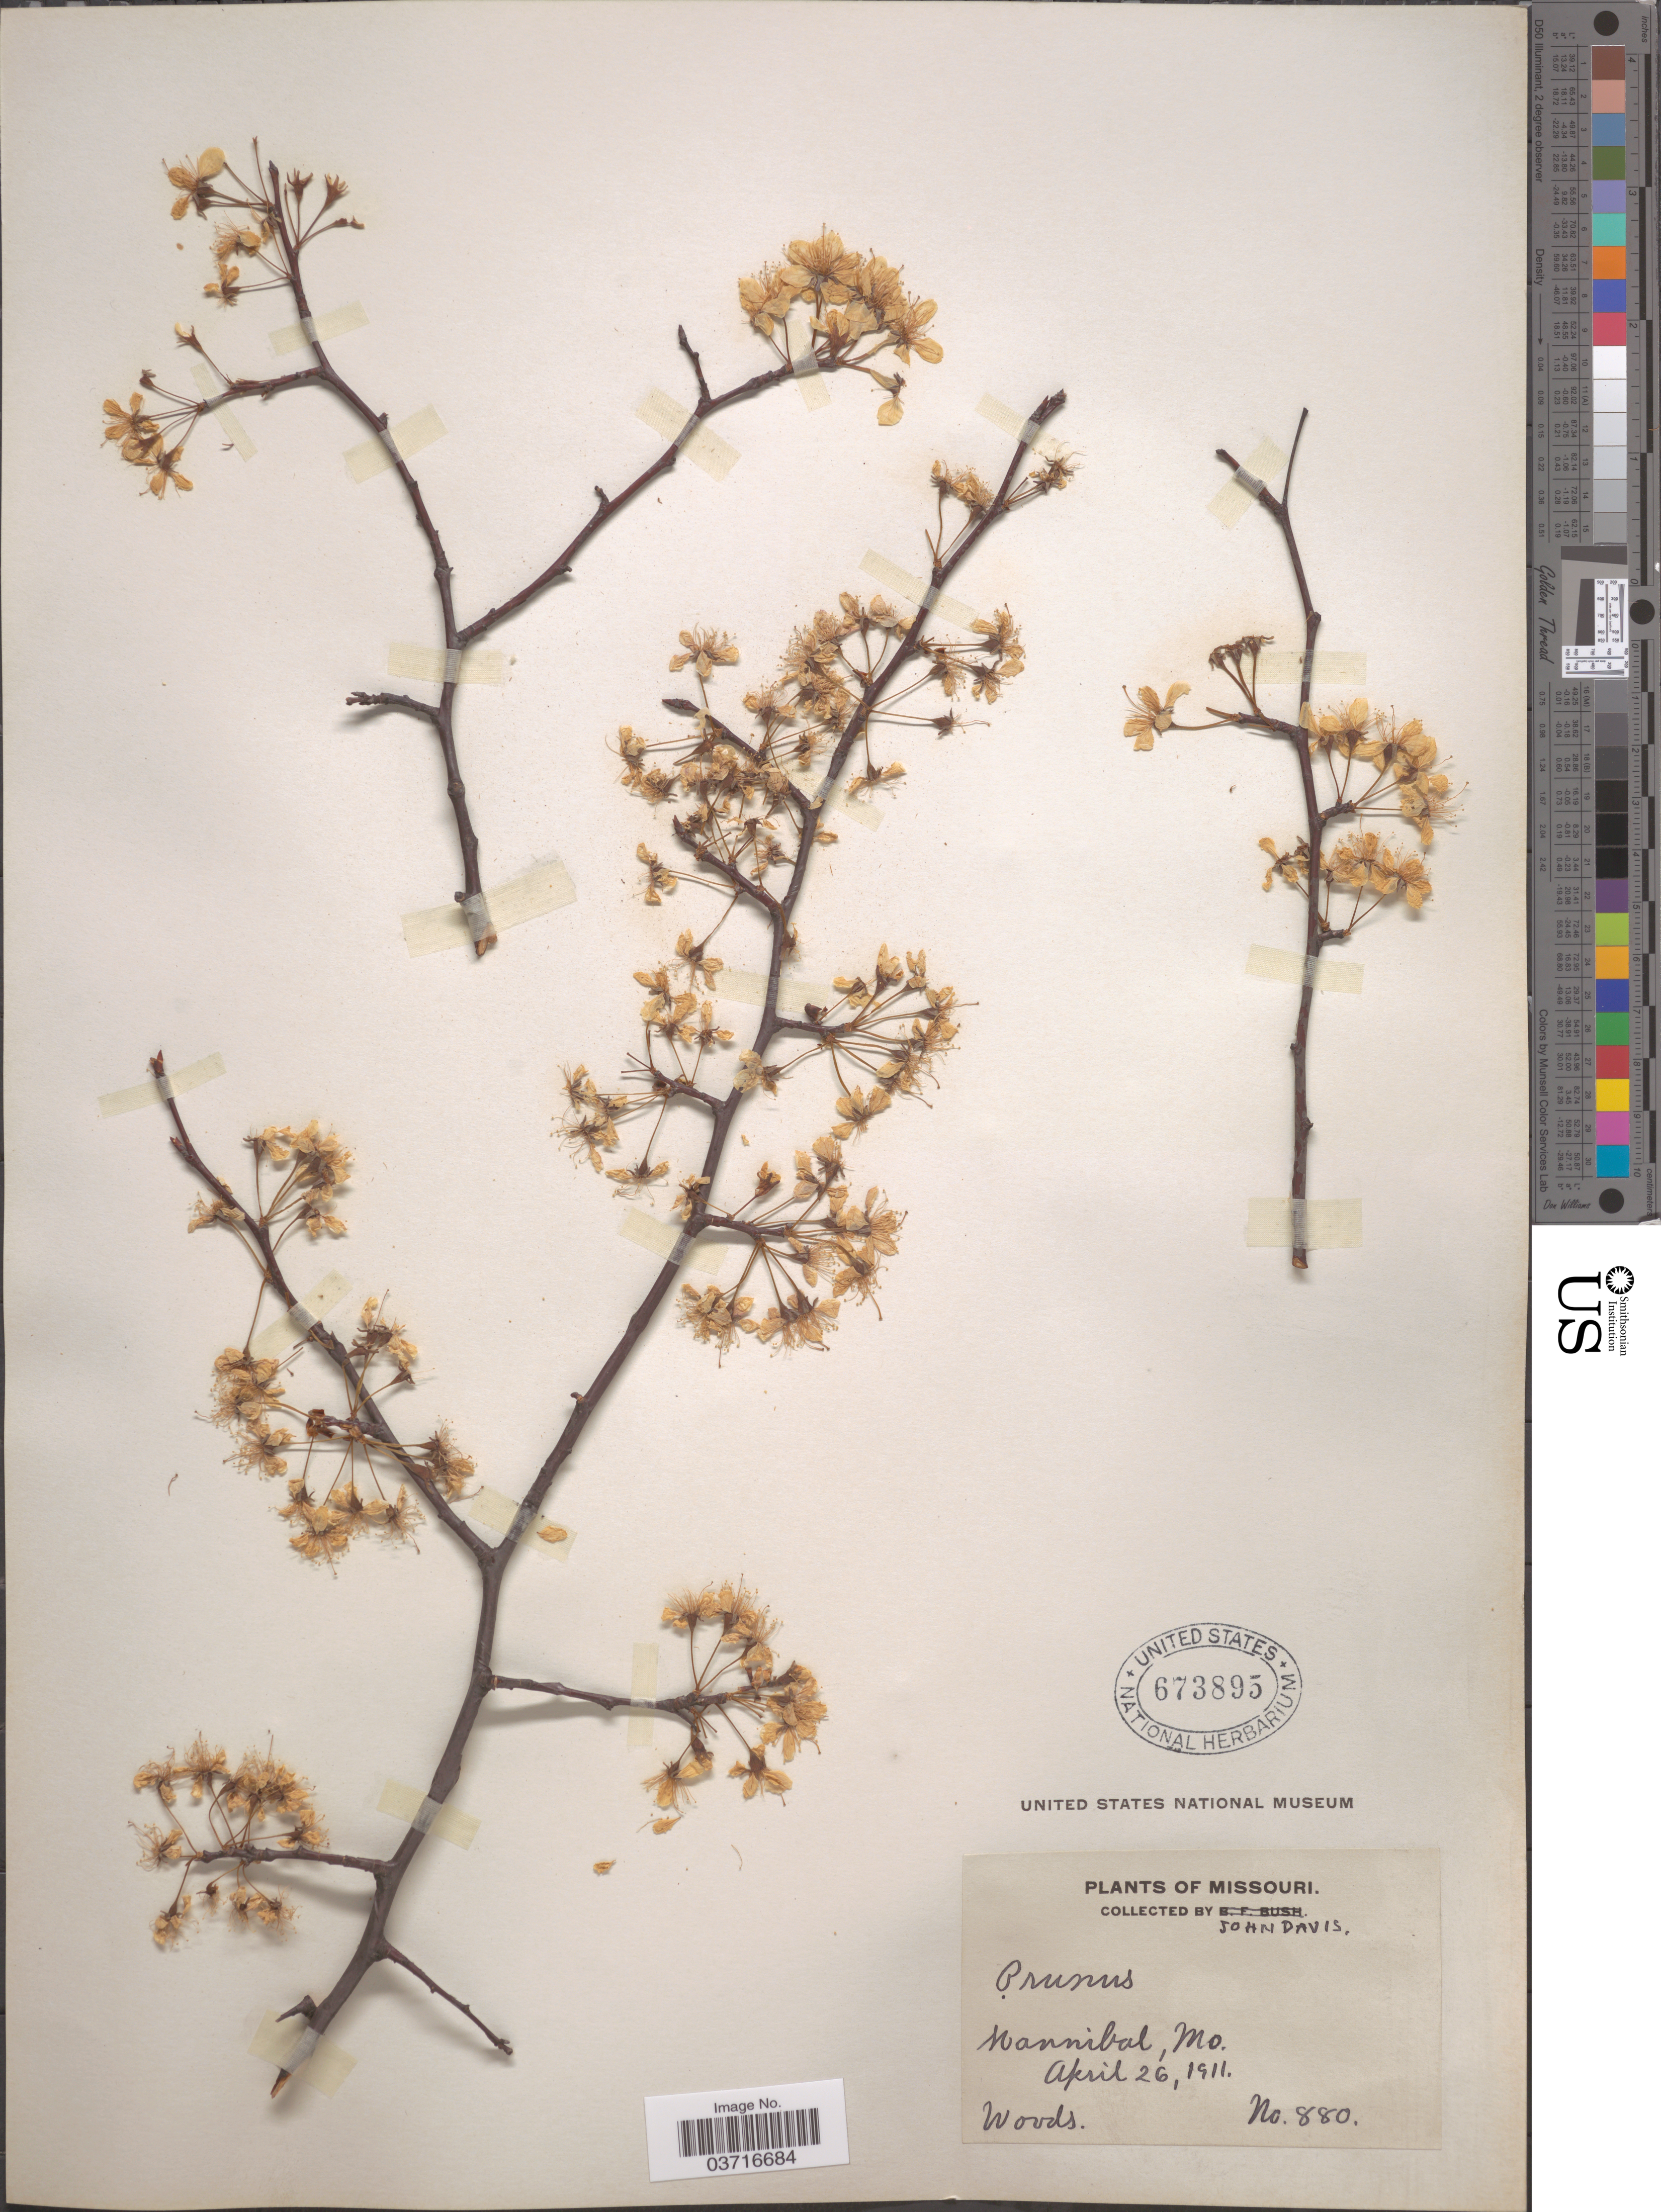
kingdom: Plantae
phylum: Tracheophyta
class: Magnoliopsida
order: Rosales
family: Rosaceae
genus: Prunus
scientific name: Prunus sp.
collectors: J. Davis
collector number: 880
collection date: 1911-04-26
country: United States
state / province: Missouri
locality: Hannibal.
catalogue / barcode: US 673895